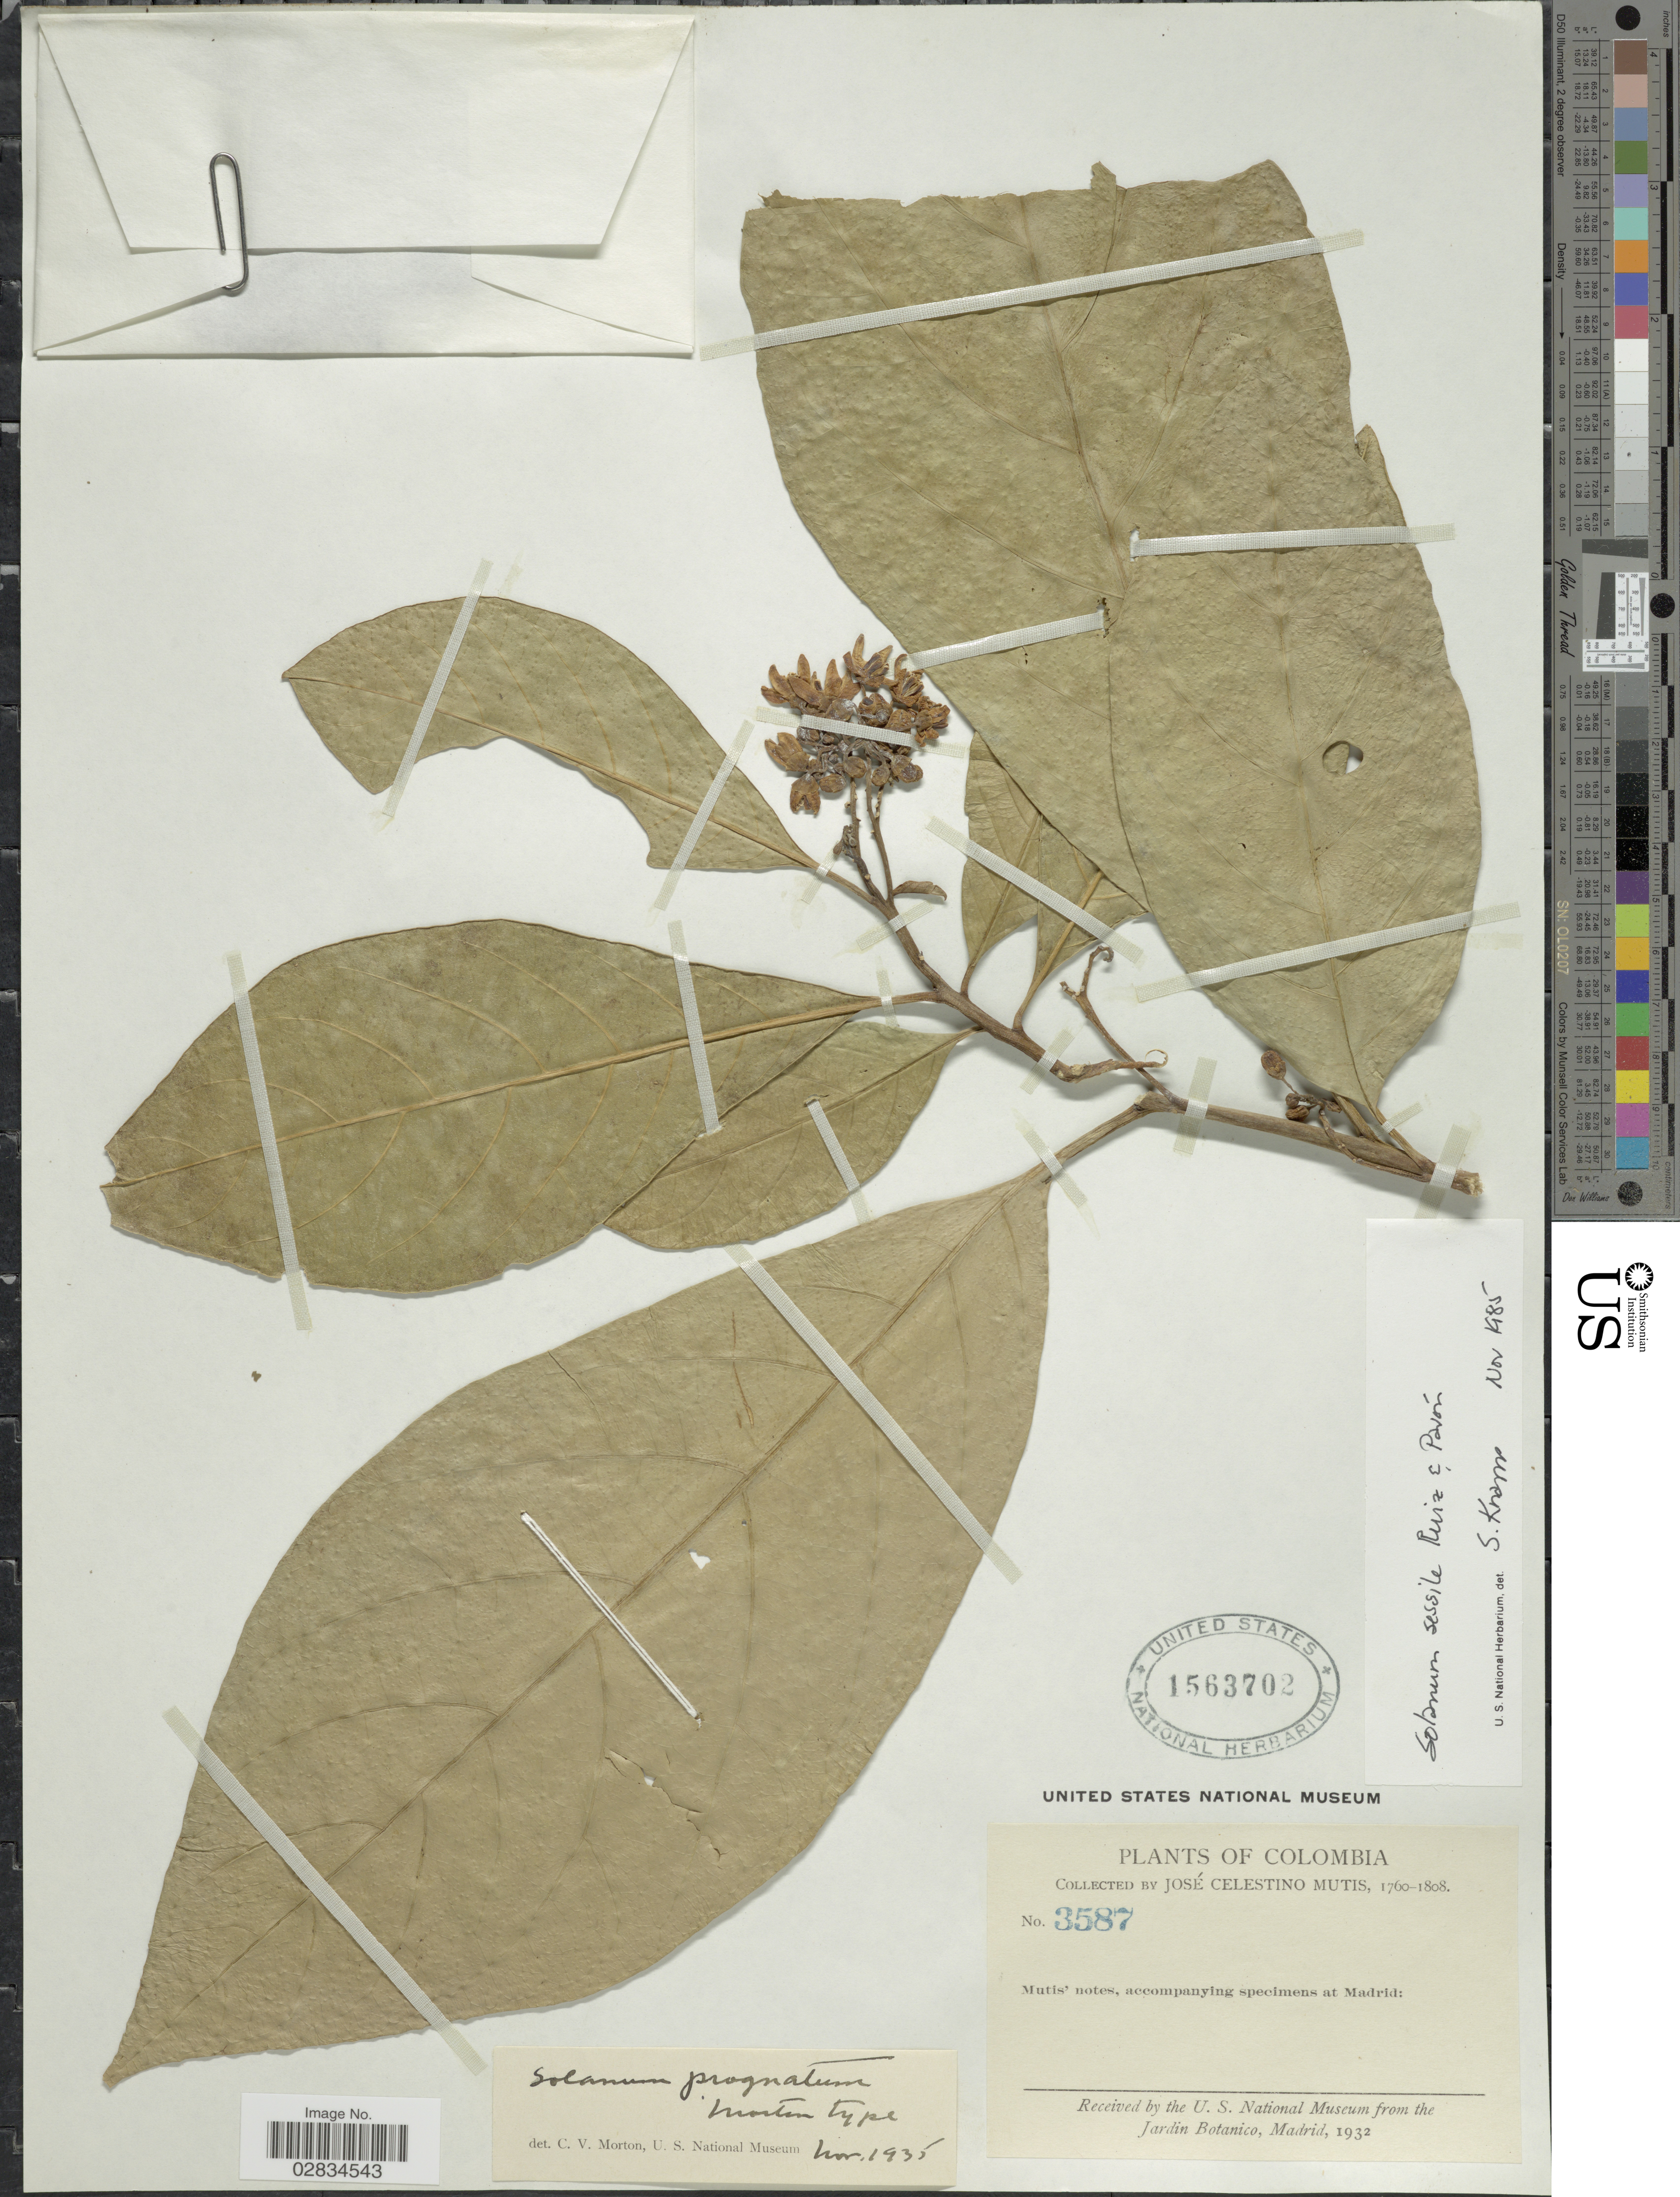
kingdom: Plantae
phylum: Tracheophyta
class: Magnoliopsida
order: Solanales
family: Solanaceae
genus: Solanum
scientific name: Solanum sessile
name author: Ruiz & Pav.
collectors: J. C. B. Mutis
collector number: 3587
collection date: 1760/1808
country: Colombia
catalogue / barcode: US 1563702